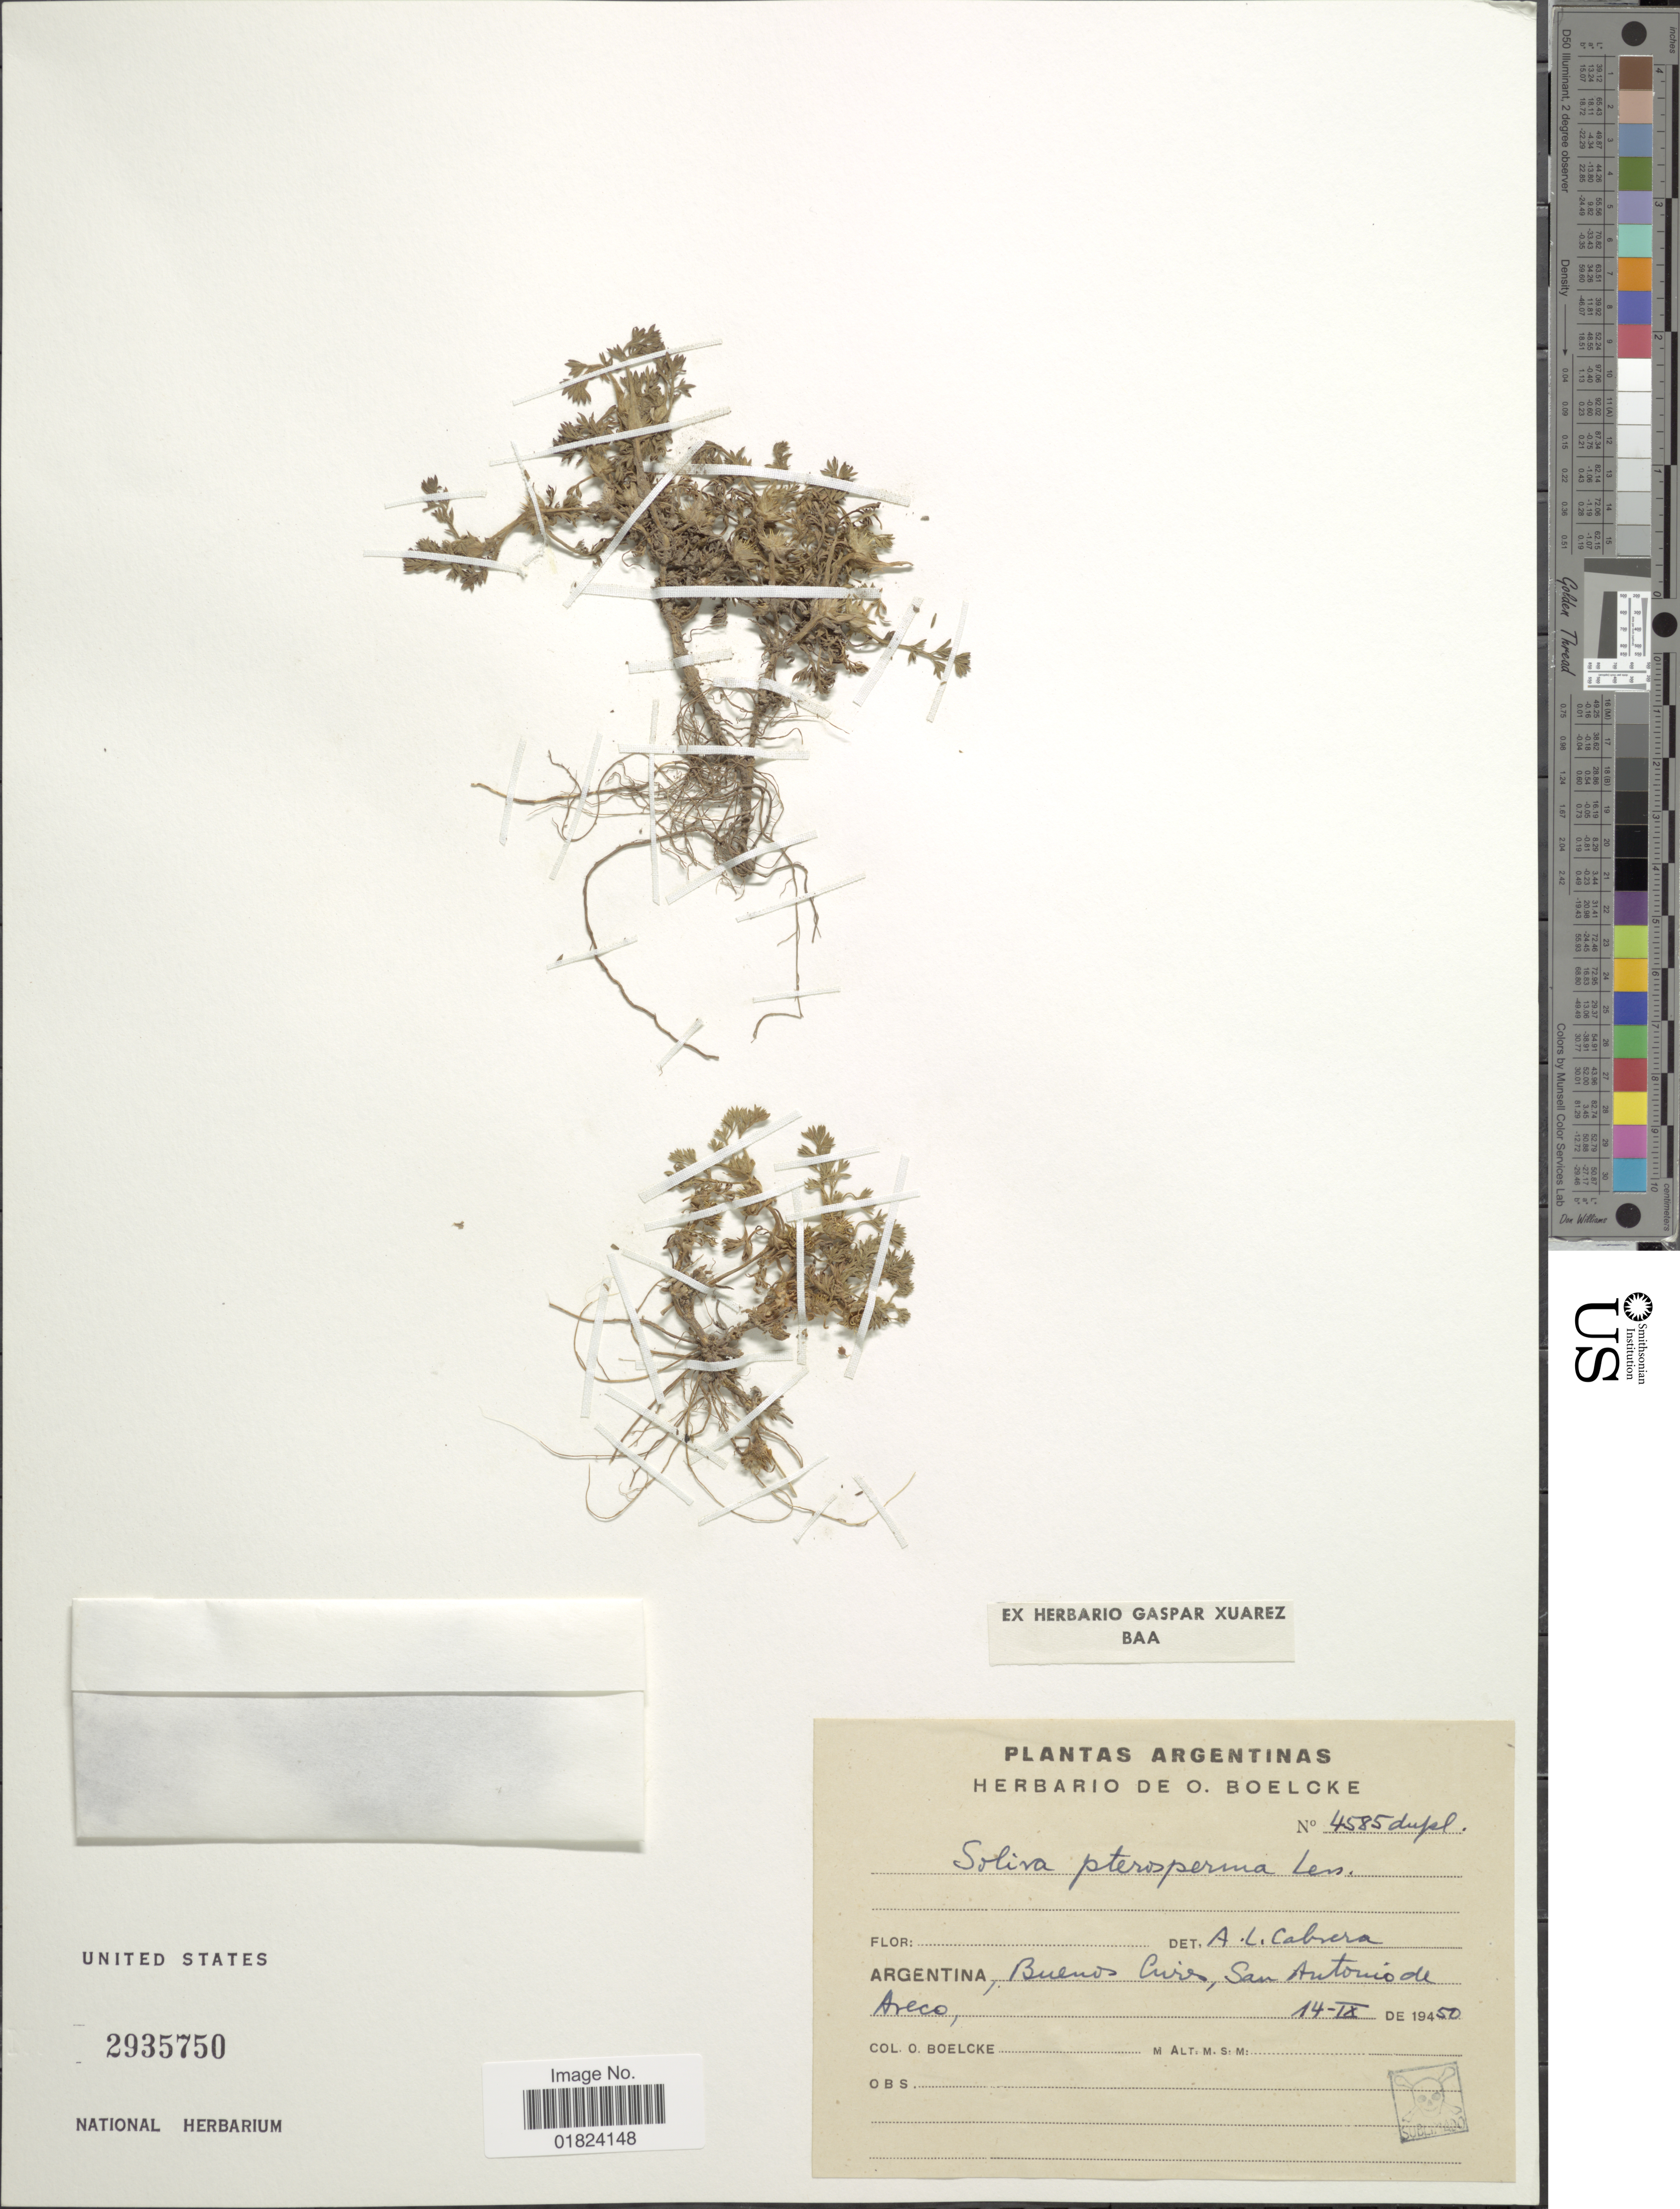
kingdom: Plantae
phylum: Tracheophyta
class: Magnoliopsida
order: Asterales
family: Asteraceae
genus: Soliva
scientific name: Soliva pterosperma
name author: (Juss.) Less.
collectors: O. Boelcke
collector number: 4585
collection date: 1950-09-14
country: Argentina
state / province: Buenos Aires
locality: San Antonio de Areco.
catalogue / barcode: US 2935750